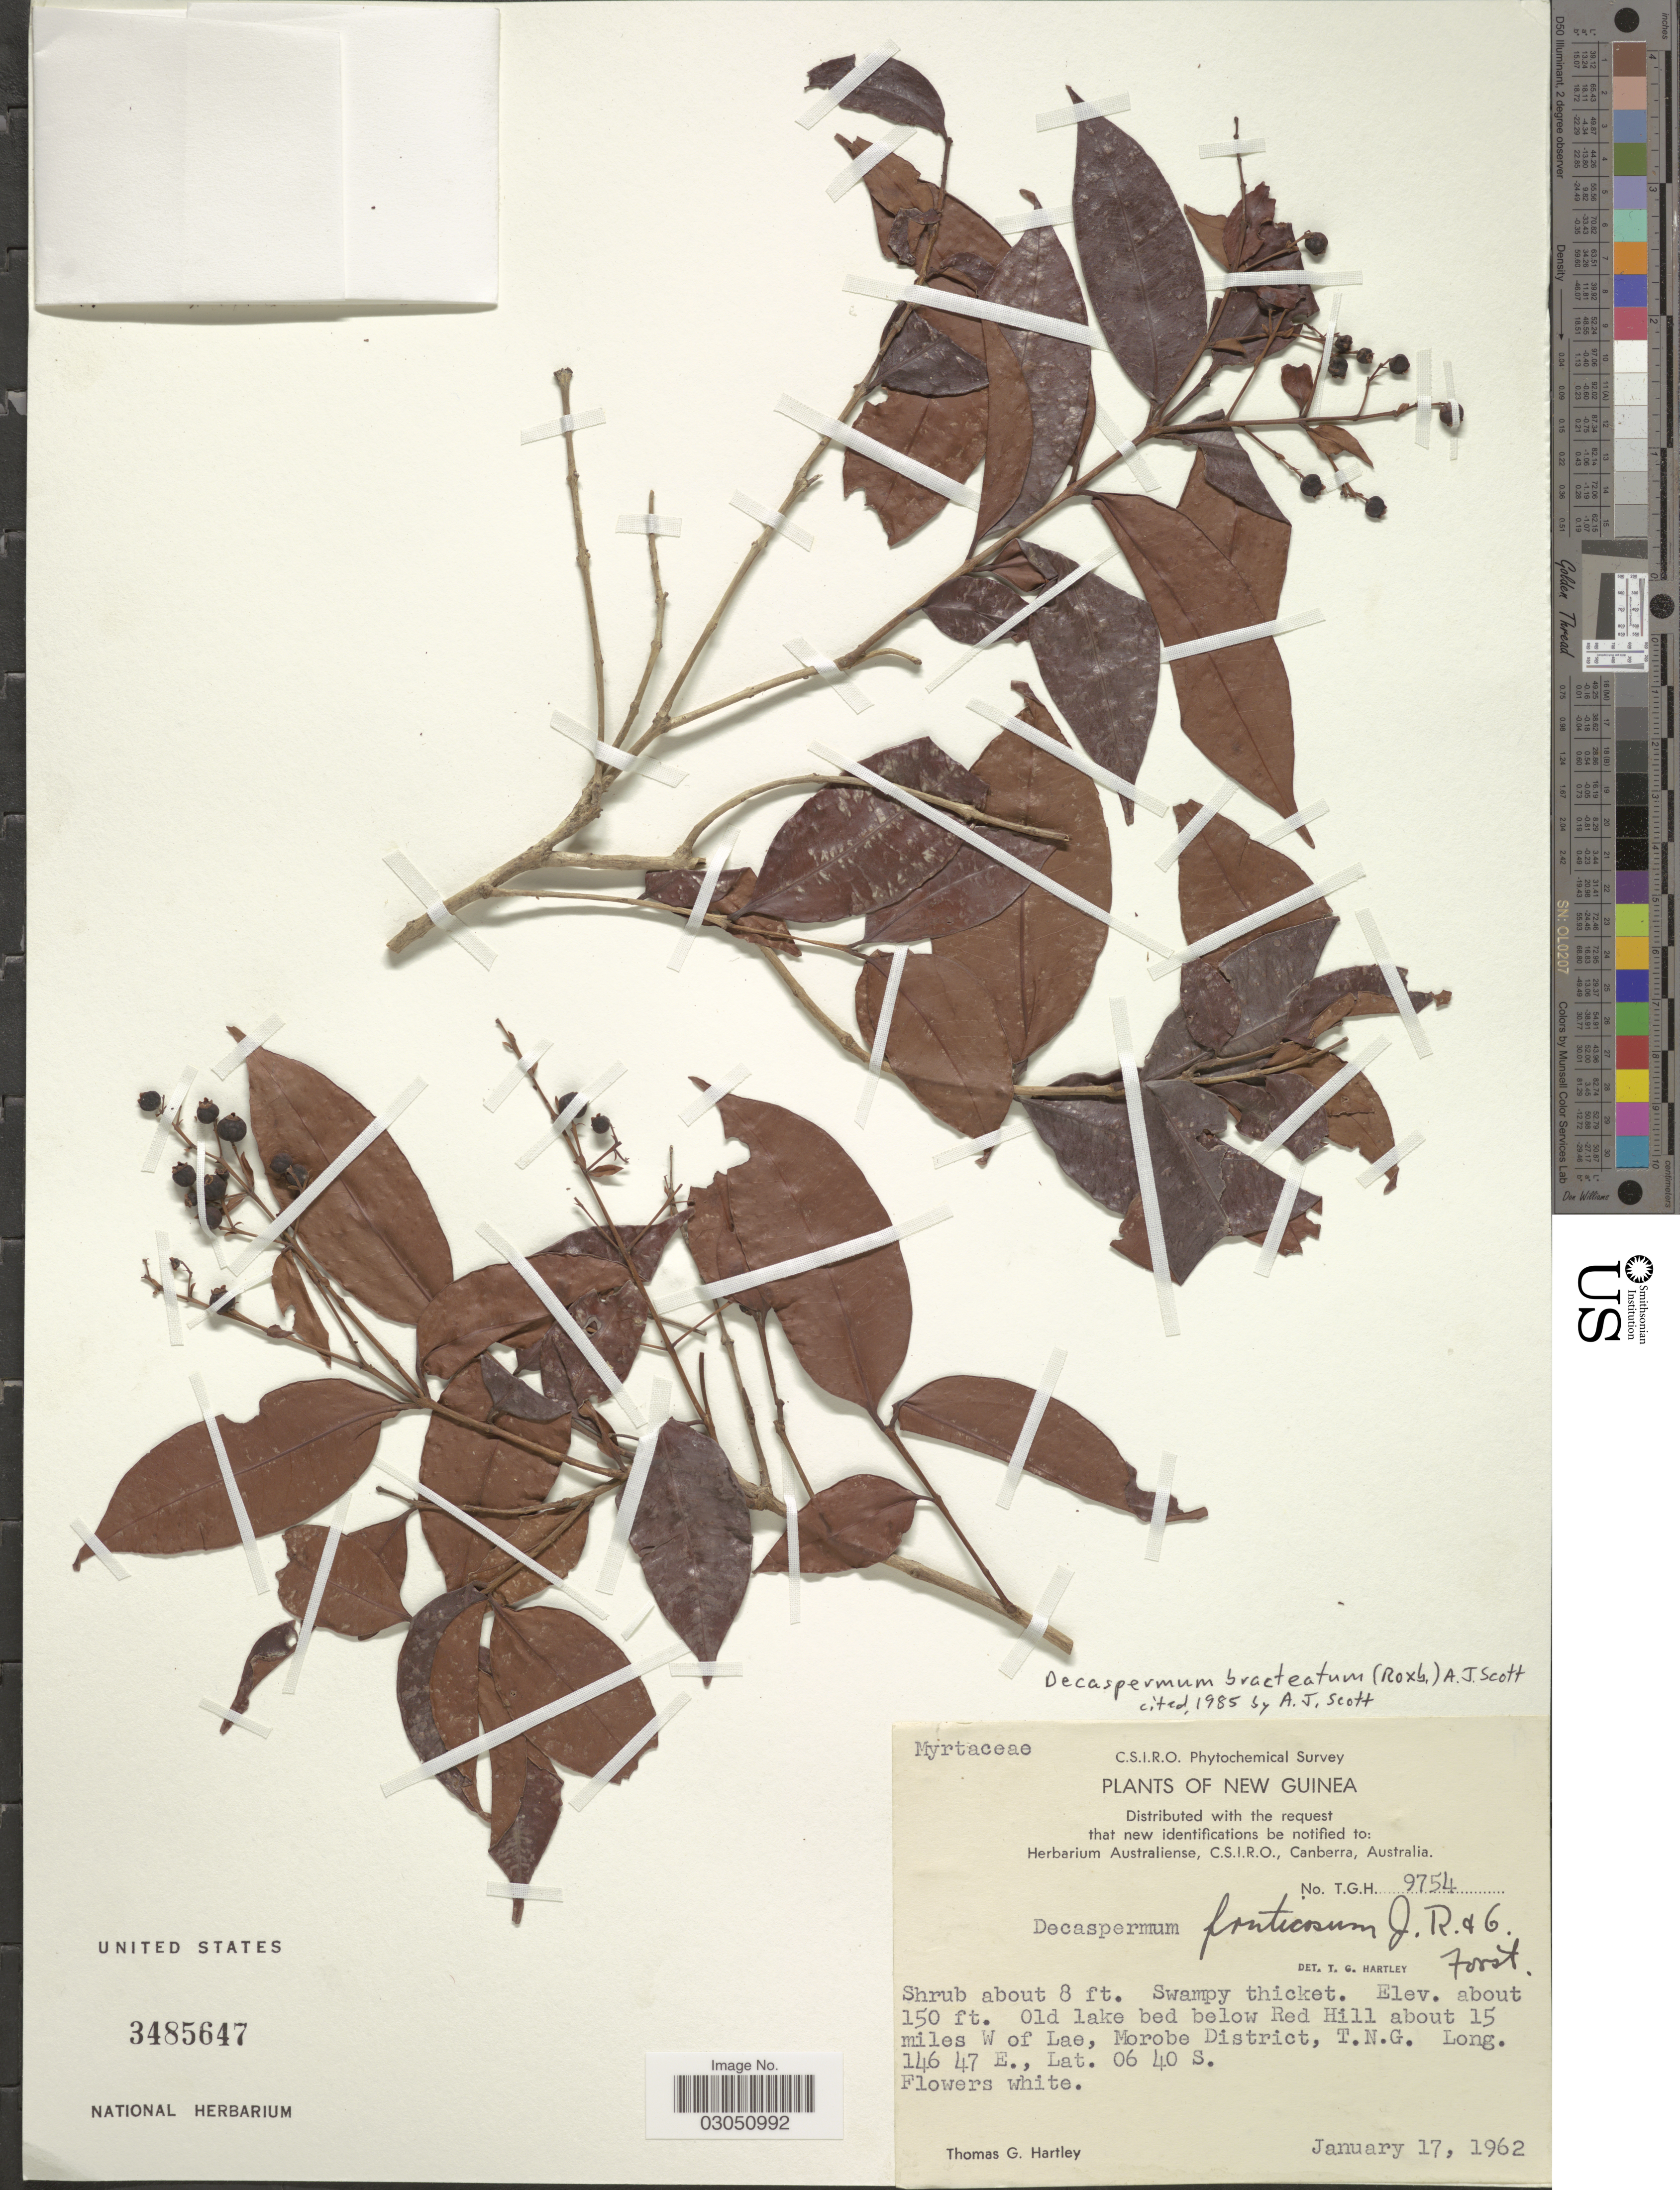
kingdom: Plantae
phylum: Tracheophyta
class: Magnoliopsida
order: Myrtales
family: Myrtaceae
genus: Decaspermum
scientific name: Decaspermum belense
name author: Merr. & L.M. Perry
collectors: T. Hartley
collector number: T.G.H. 9754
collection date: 1962-01-17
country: Papua New Guinea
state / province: Morobe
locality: New Guinea. Old lake bed below Red Hill about 15 miles W of Lae, Morobe District, T.N.G.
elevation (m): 46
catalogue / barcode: US 3485647